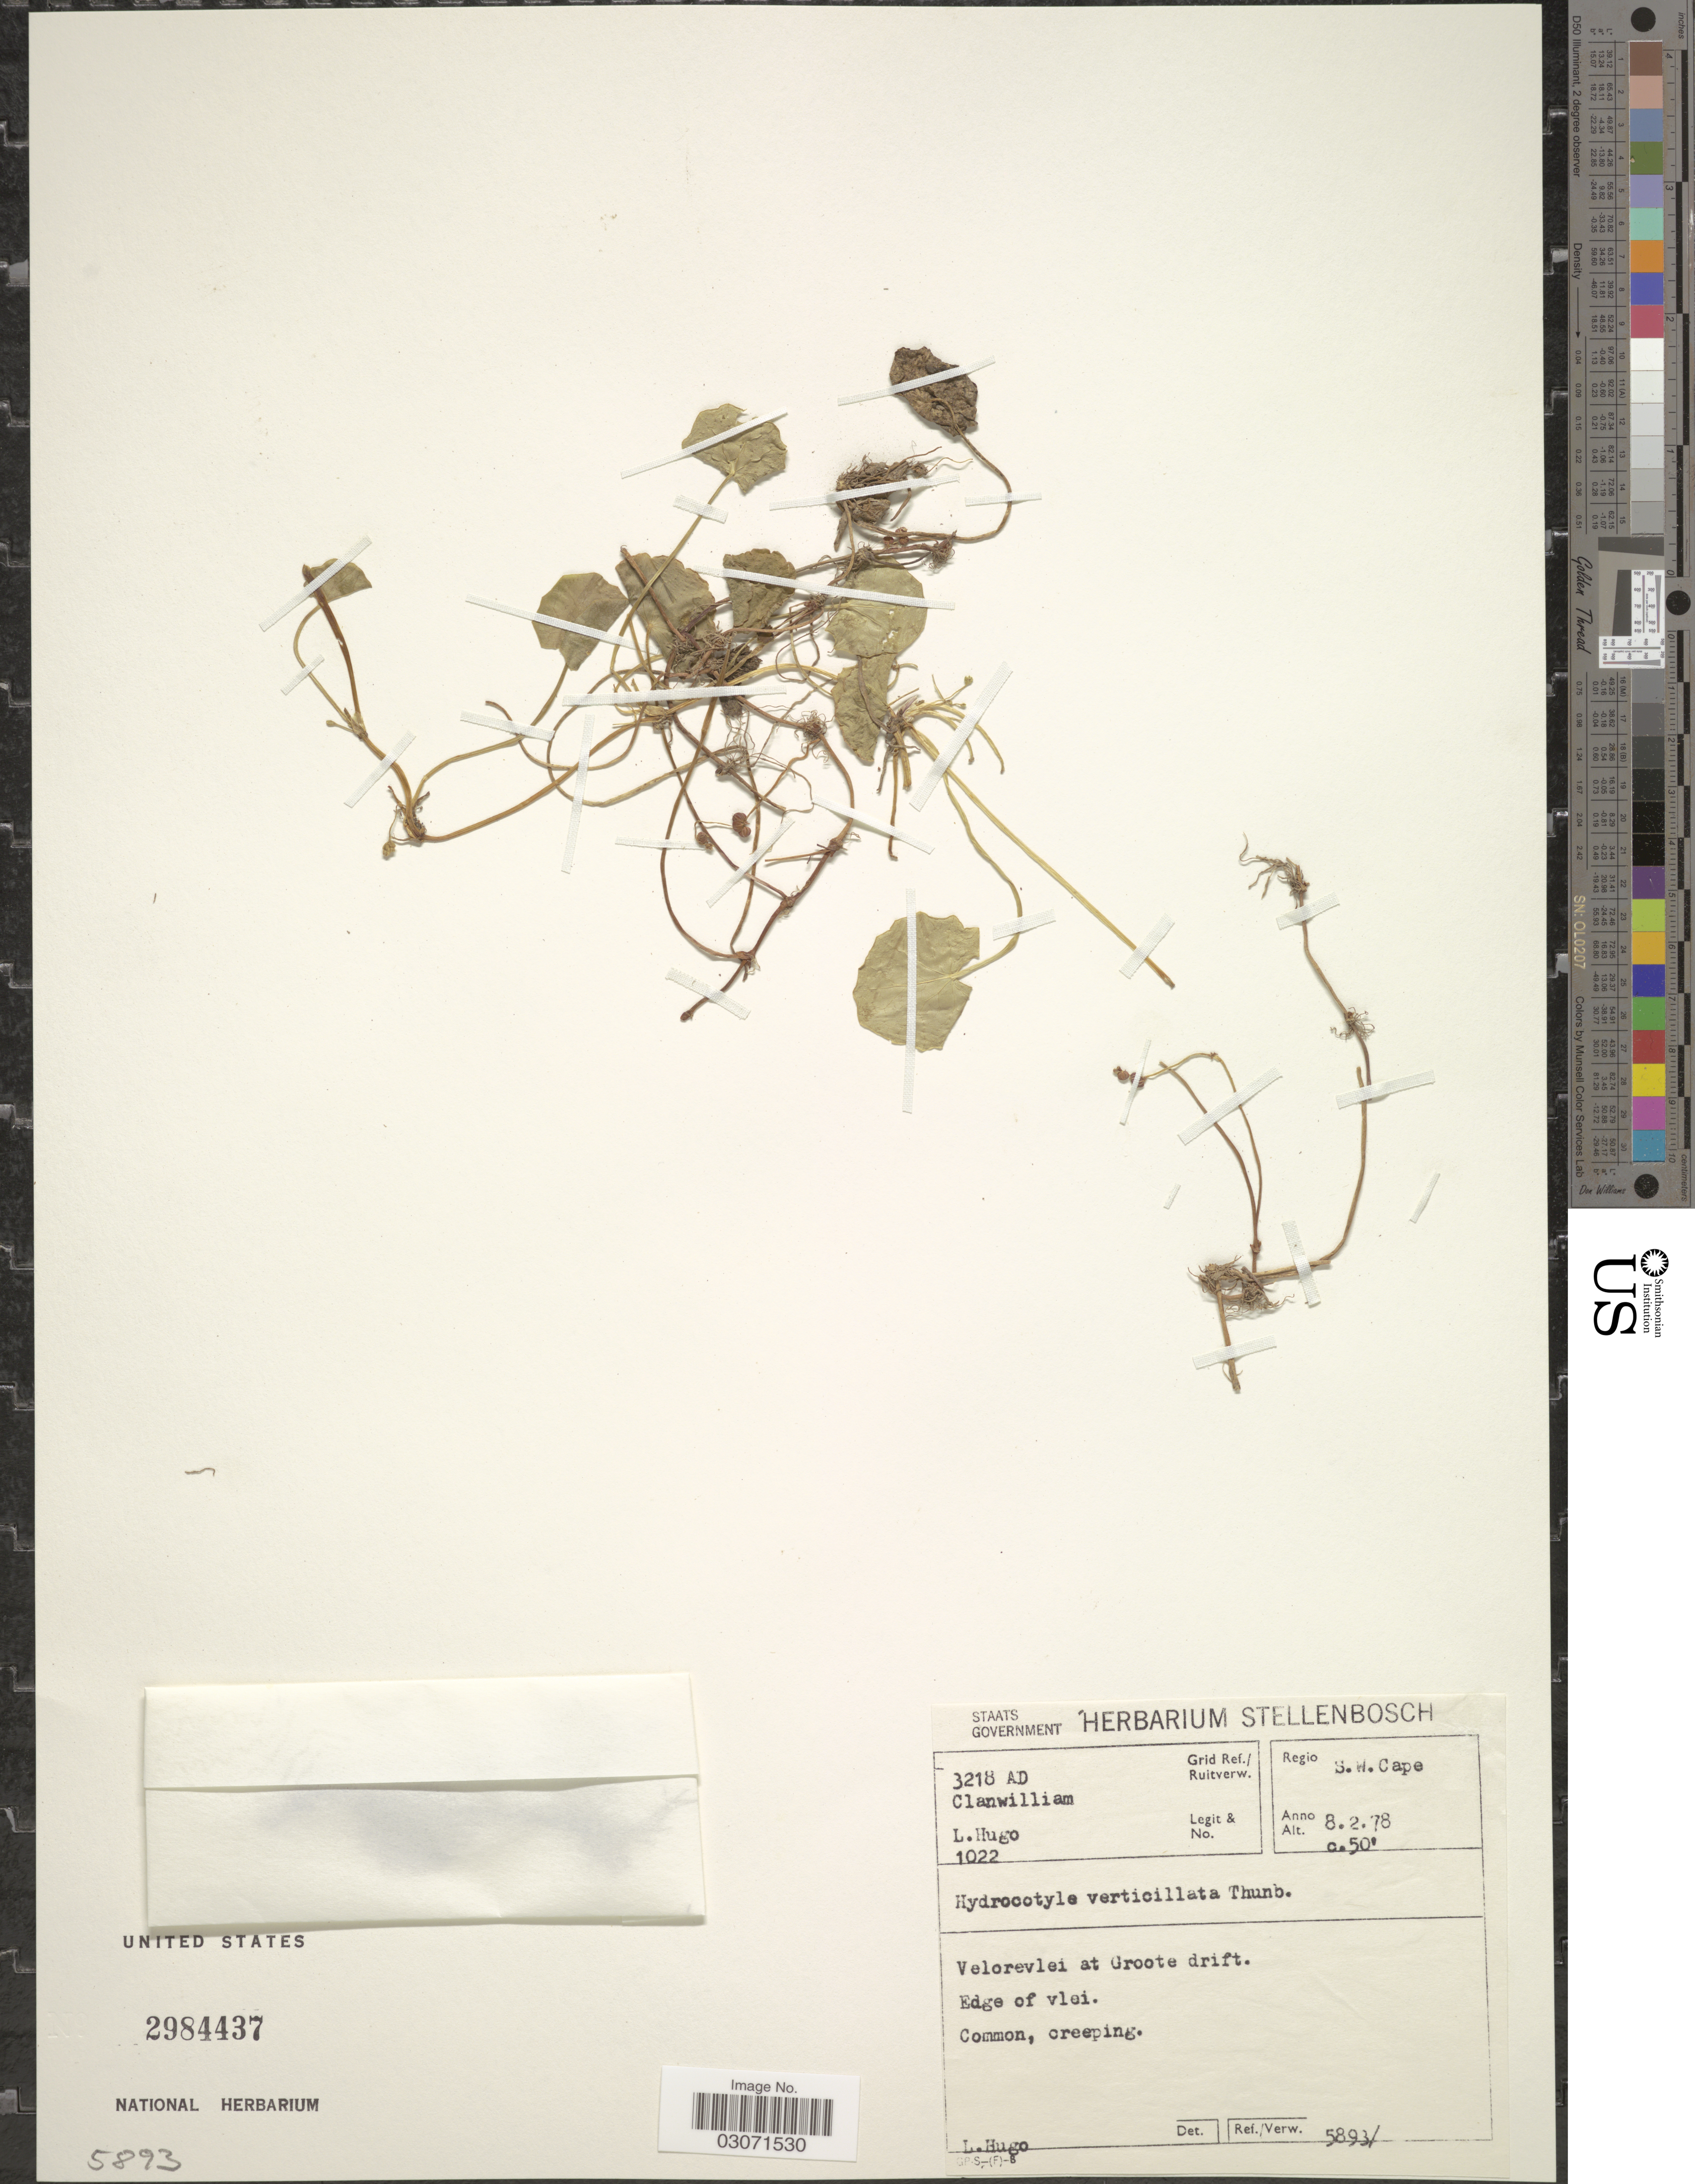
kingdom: Plantae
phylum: Tracheophyta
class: Magnoliopsida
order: Apiales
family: Araliaceae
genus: Hydrocotyle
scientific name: Hydrocotyle verticillata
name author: Thunb.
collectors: L. Hugo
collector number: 1022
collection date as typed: Transcribed d/m/y: 8/2/78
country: South Africa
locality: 3218 AD Clanwilliam Grid Ref./ Ruitverw. Regio S. W. Cape. Velorevlei at Groote drift.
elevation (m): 15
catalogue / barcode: US 2984437